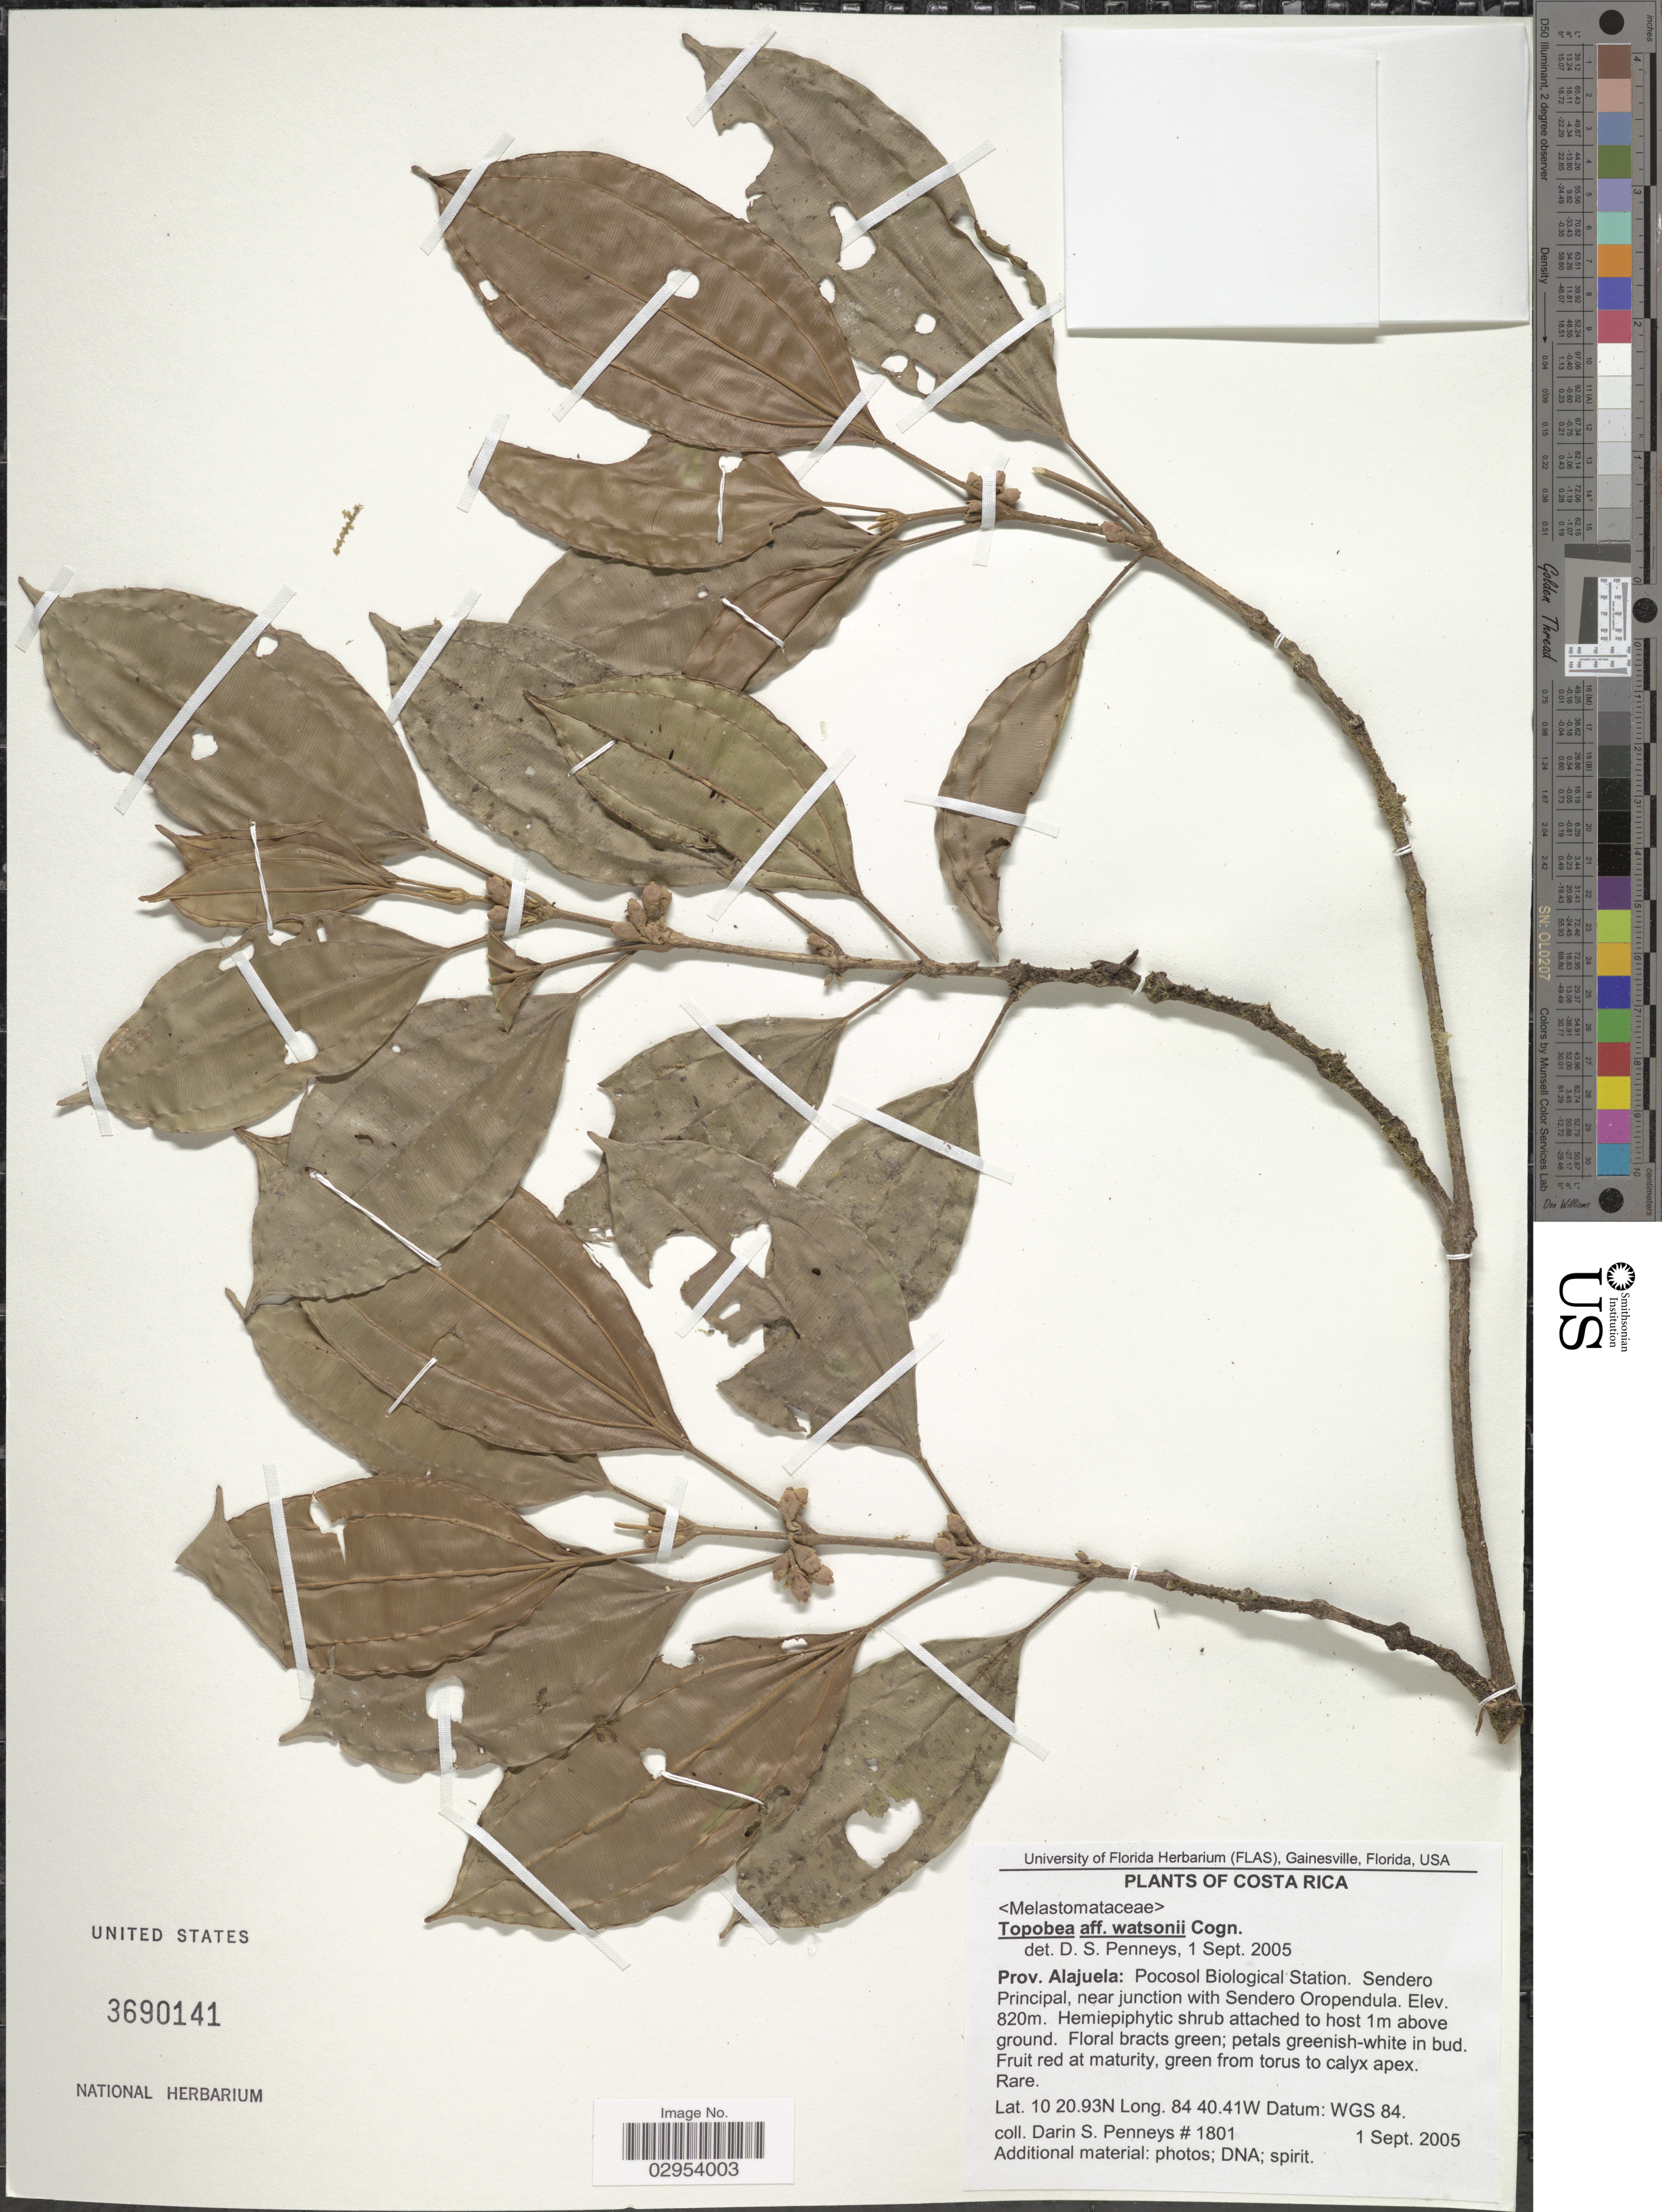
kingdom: Plantae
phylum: Tracheophyta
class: Magnoliopsida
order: Myrtales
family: Melastomataceae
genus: Topobea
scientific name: Topobea watsonii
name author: Cogn.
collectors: D. S. Penneys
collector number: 1801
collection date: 2005-09-01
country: Costa Rica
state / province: Alajuela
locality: Pocosol Biological Station. Sendero Principal, neqar junction with Sendero Oropendula.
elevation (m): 820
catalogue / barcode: US 3690141